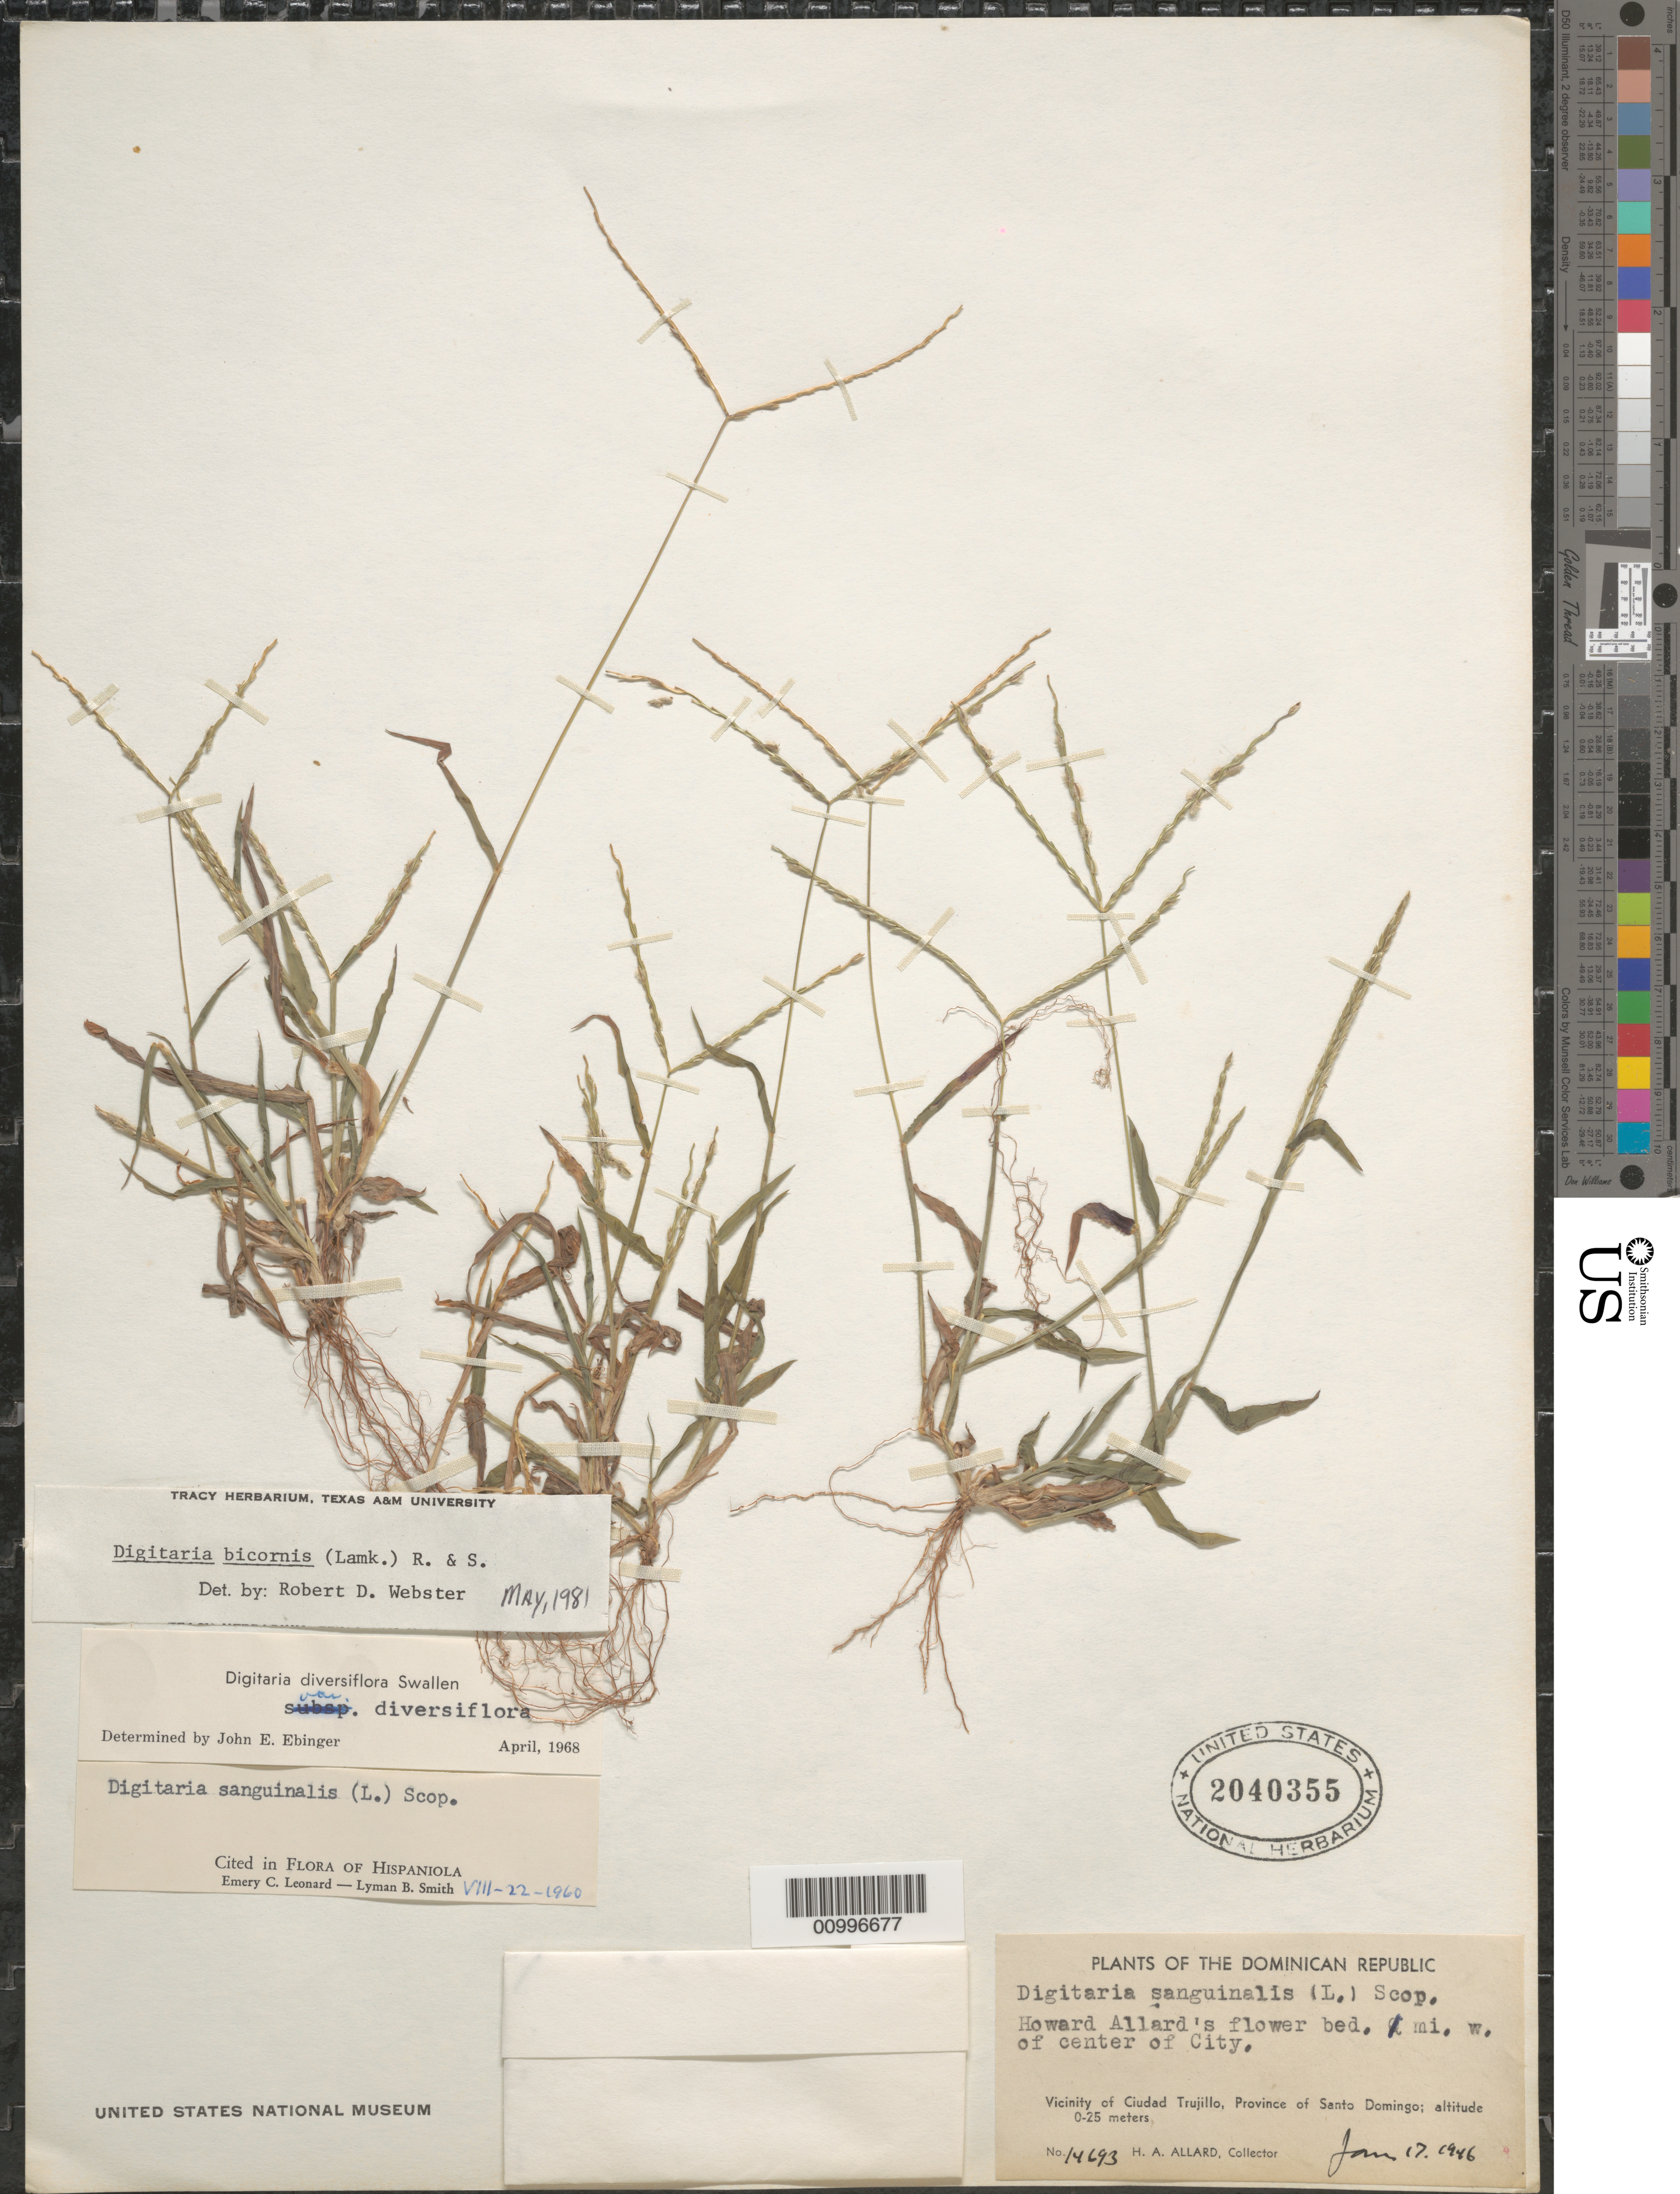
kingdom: Plantae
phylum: Tracheophyta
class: Liliopsida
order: Poales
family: Poaceae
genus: Digitaria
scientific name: Digitaria bicornis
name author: (Lam.) Roem. & Schult.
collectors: H. A. Allard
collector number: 14693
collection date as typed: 17 Jan 1946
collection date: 1946-01-17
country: Dominican Republic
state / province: Distrito Nacional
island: Hispaniola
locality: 1 mile west of center of Santo Domingo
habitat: on flower bed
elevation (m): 0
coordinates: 0 N, 0 E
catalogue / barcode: US 2040355